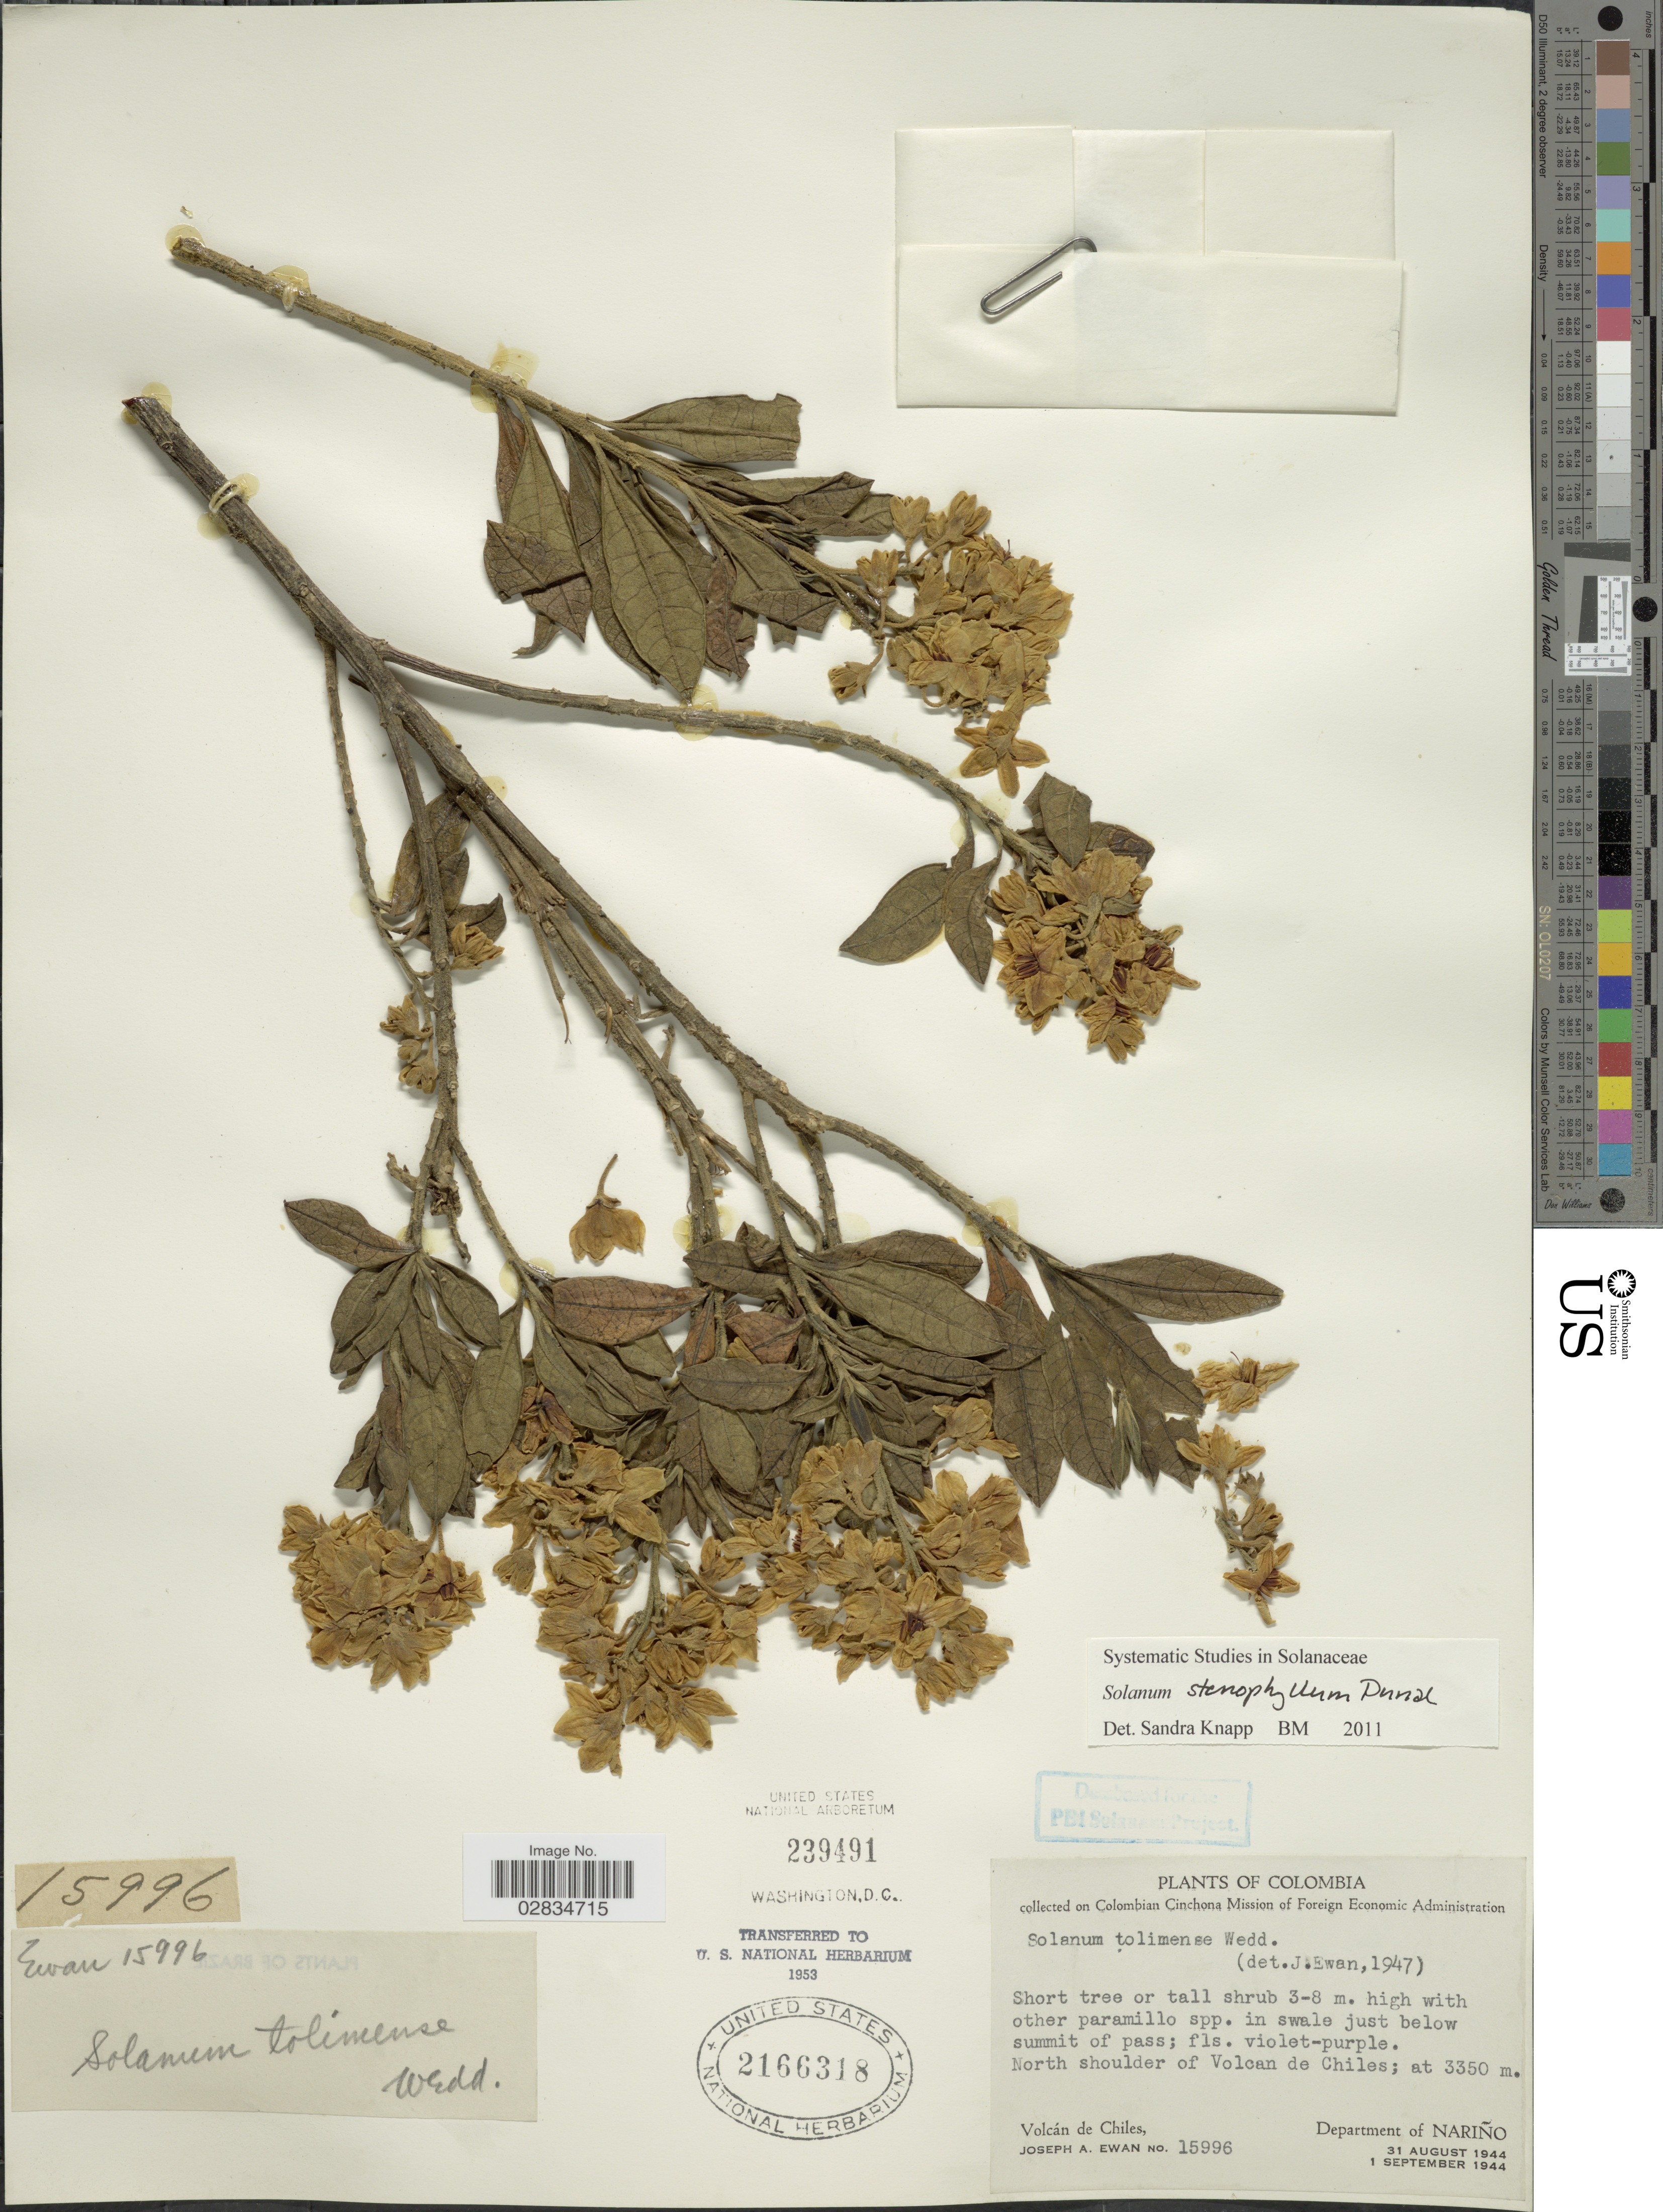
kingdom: Plantae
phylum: Tracheophyta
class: Magnoliopsida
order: Solanales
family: Solanaceae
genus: Solanum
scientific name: Solanum stenophyllum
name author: Dunal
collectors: J. A. Ewan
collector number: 15996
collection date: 1944-08-31/1944-09-01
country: Colombia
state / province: Nariño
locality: North shoulder of Volcan de Chiles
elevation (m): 3350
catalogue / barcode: US 2166318